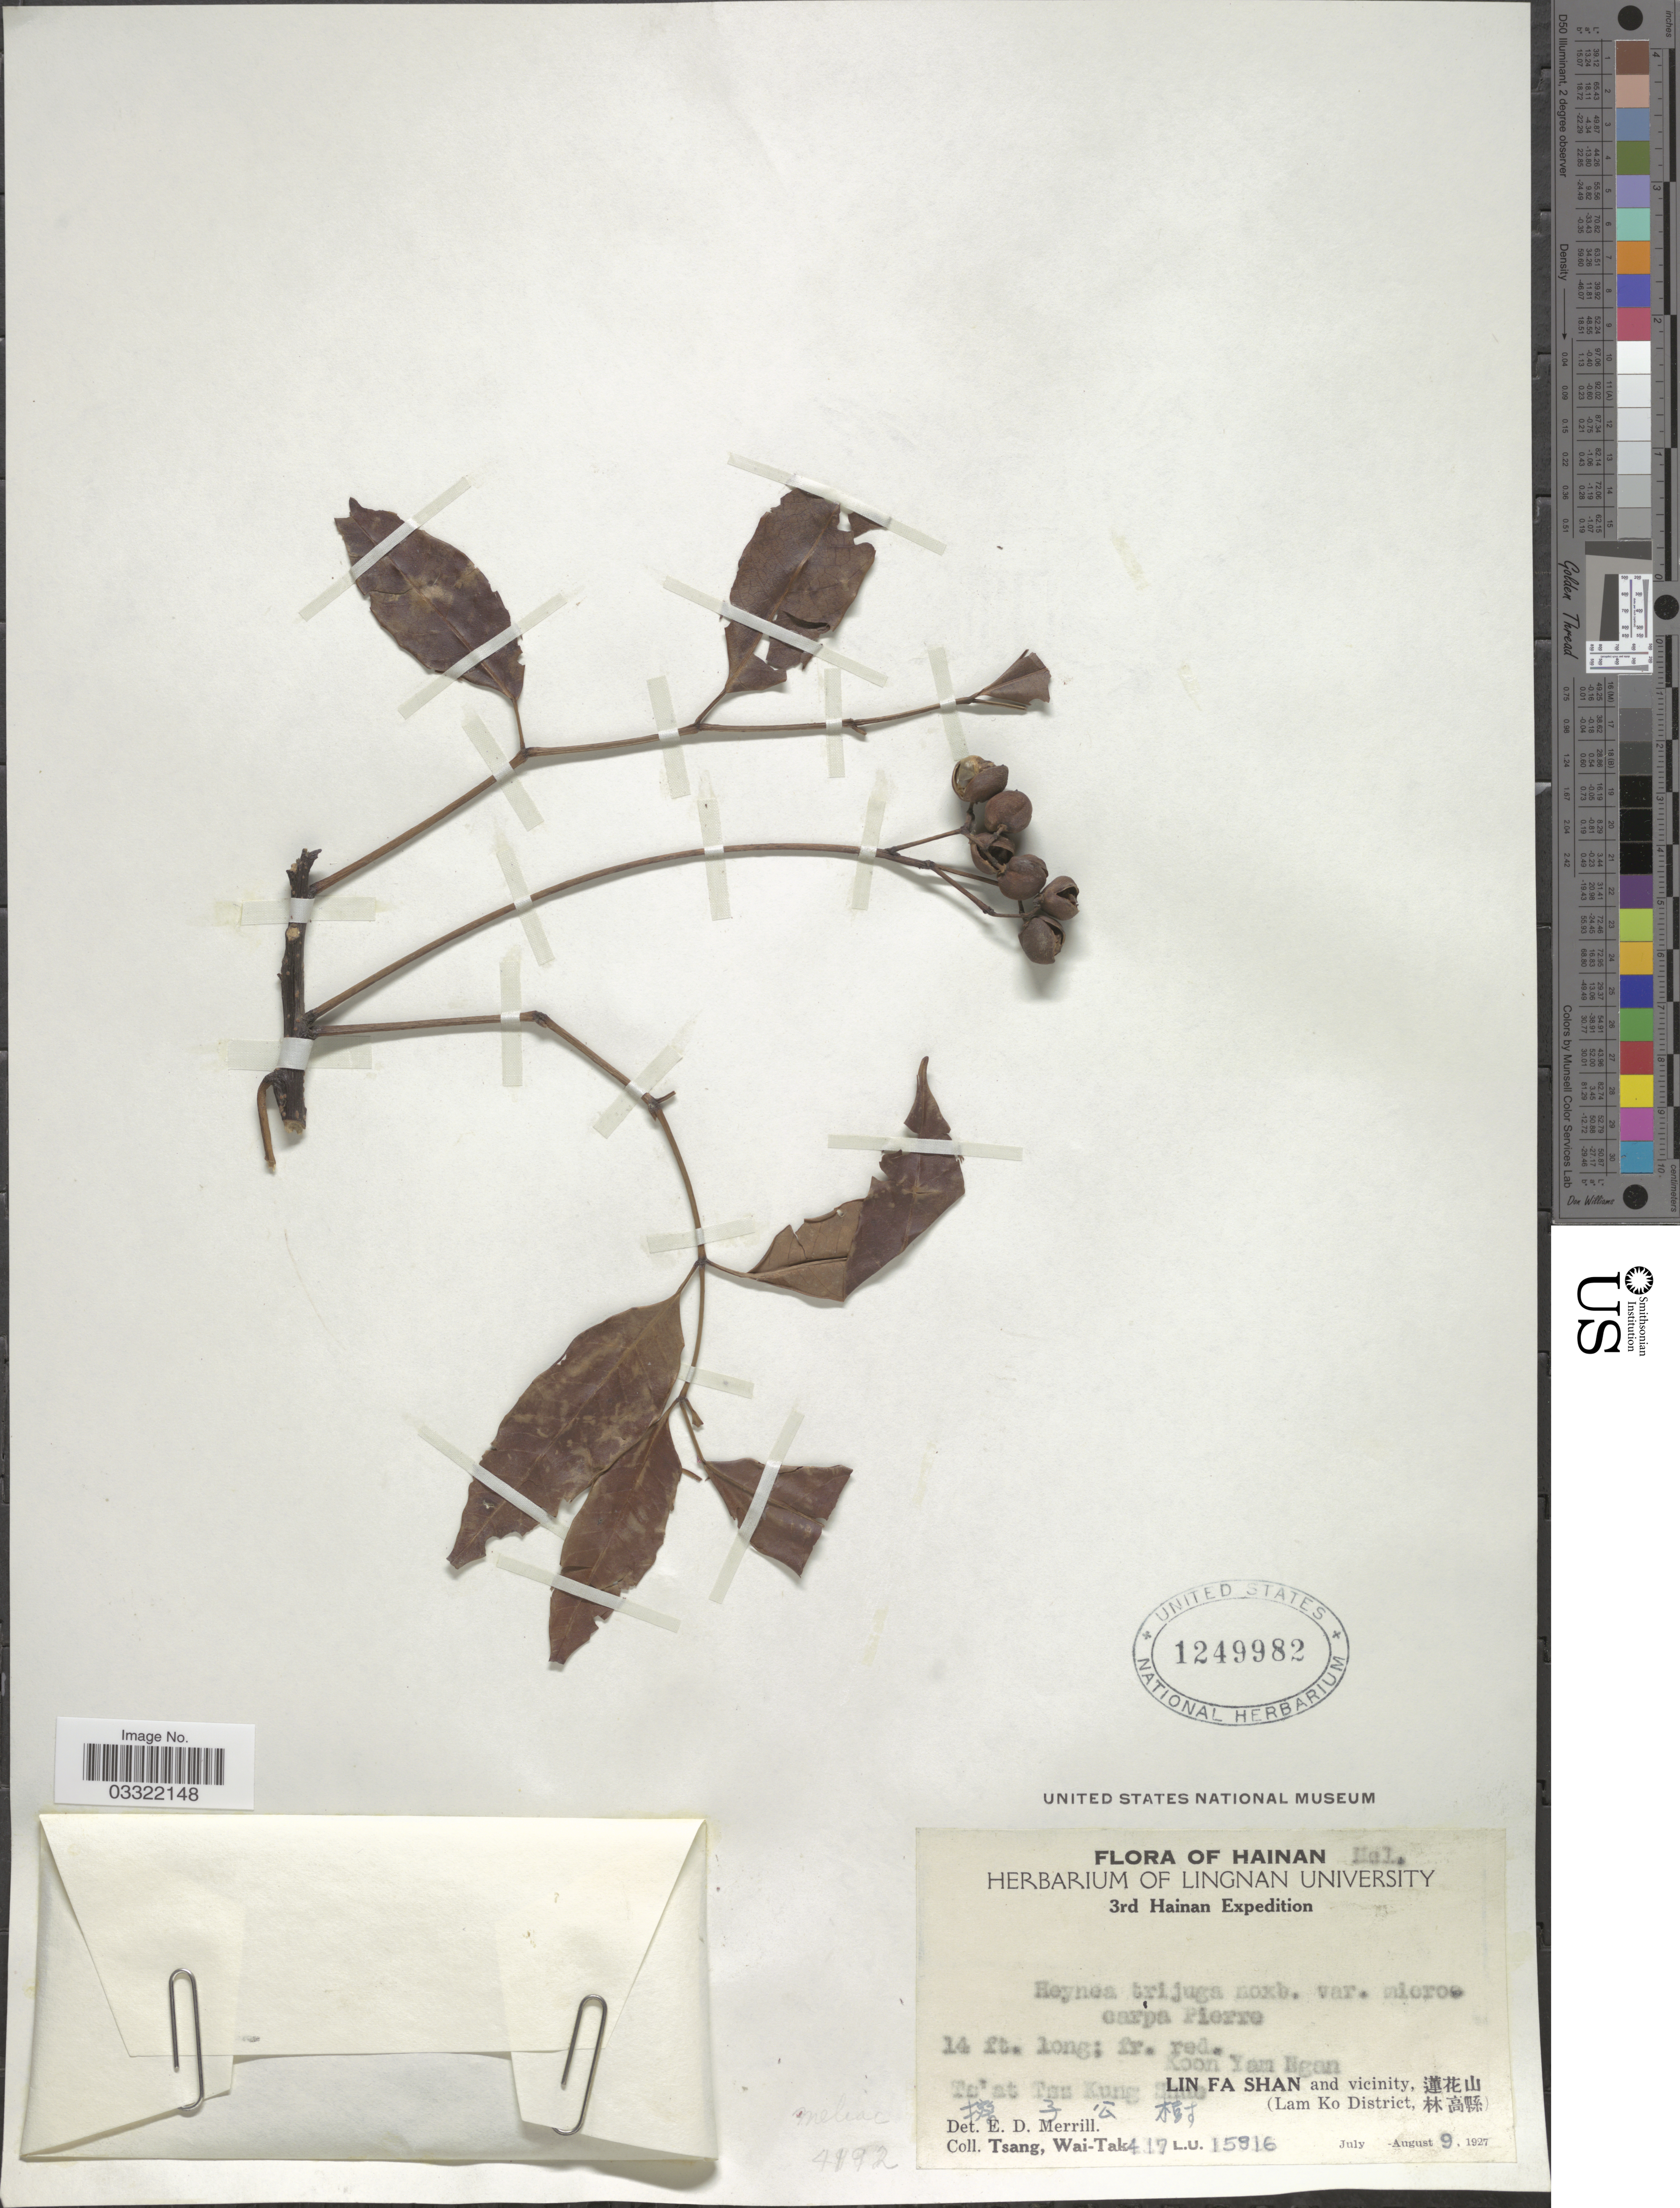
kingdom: Plantae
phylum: Tracheophyta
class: Magnoliopsida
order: Sapindales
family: Meliaceae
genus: Heynea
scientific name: Heynea trijuga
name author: Roxb.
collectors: W. T. Tsang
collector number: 417LU15916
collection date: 1927-08-09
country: China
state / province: Hainan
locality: Koon Yam Ngan. Lin Fa Shan and vicinity, X. (Lam Ko District, X). Ta'at Tsu Kung Shno [interpreted] X.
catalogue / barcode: US 1249982